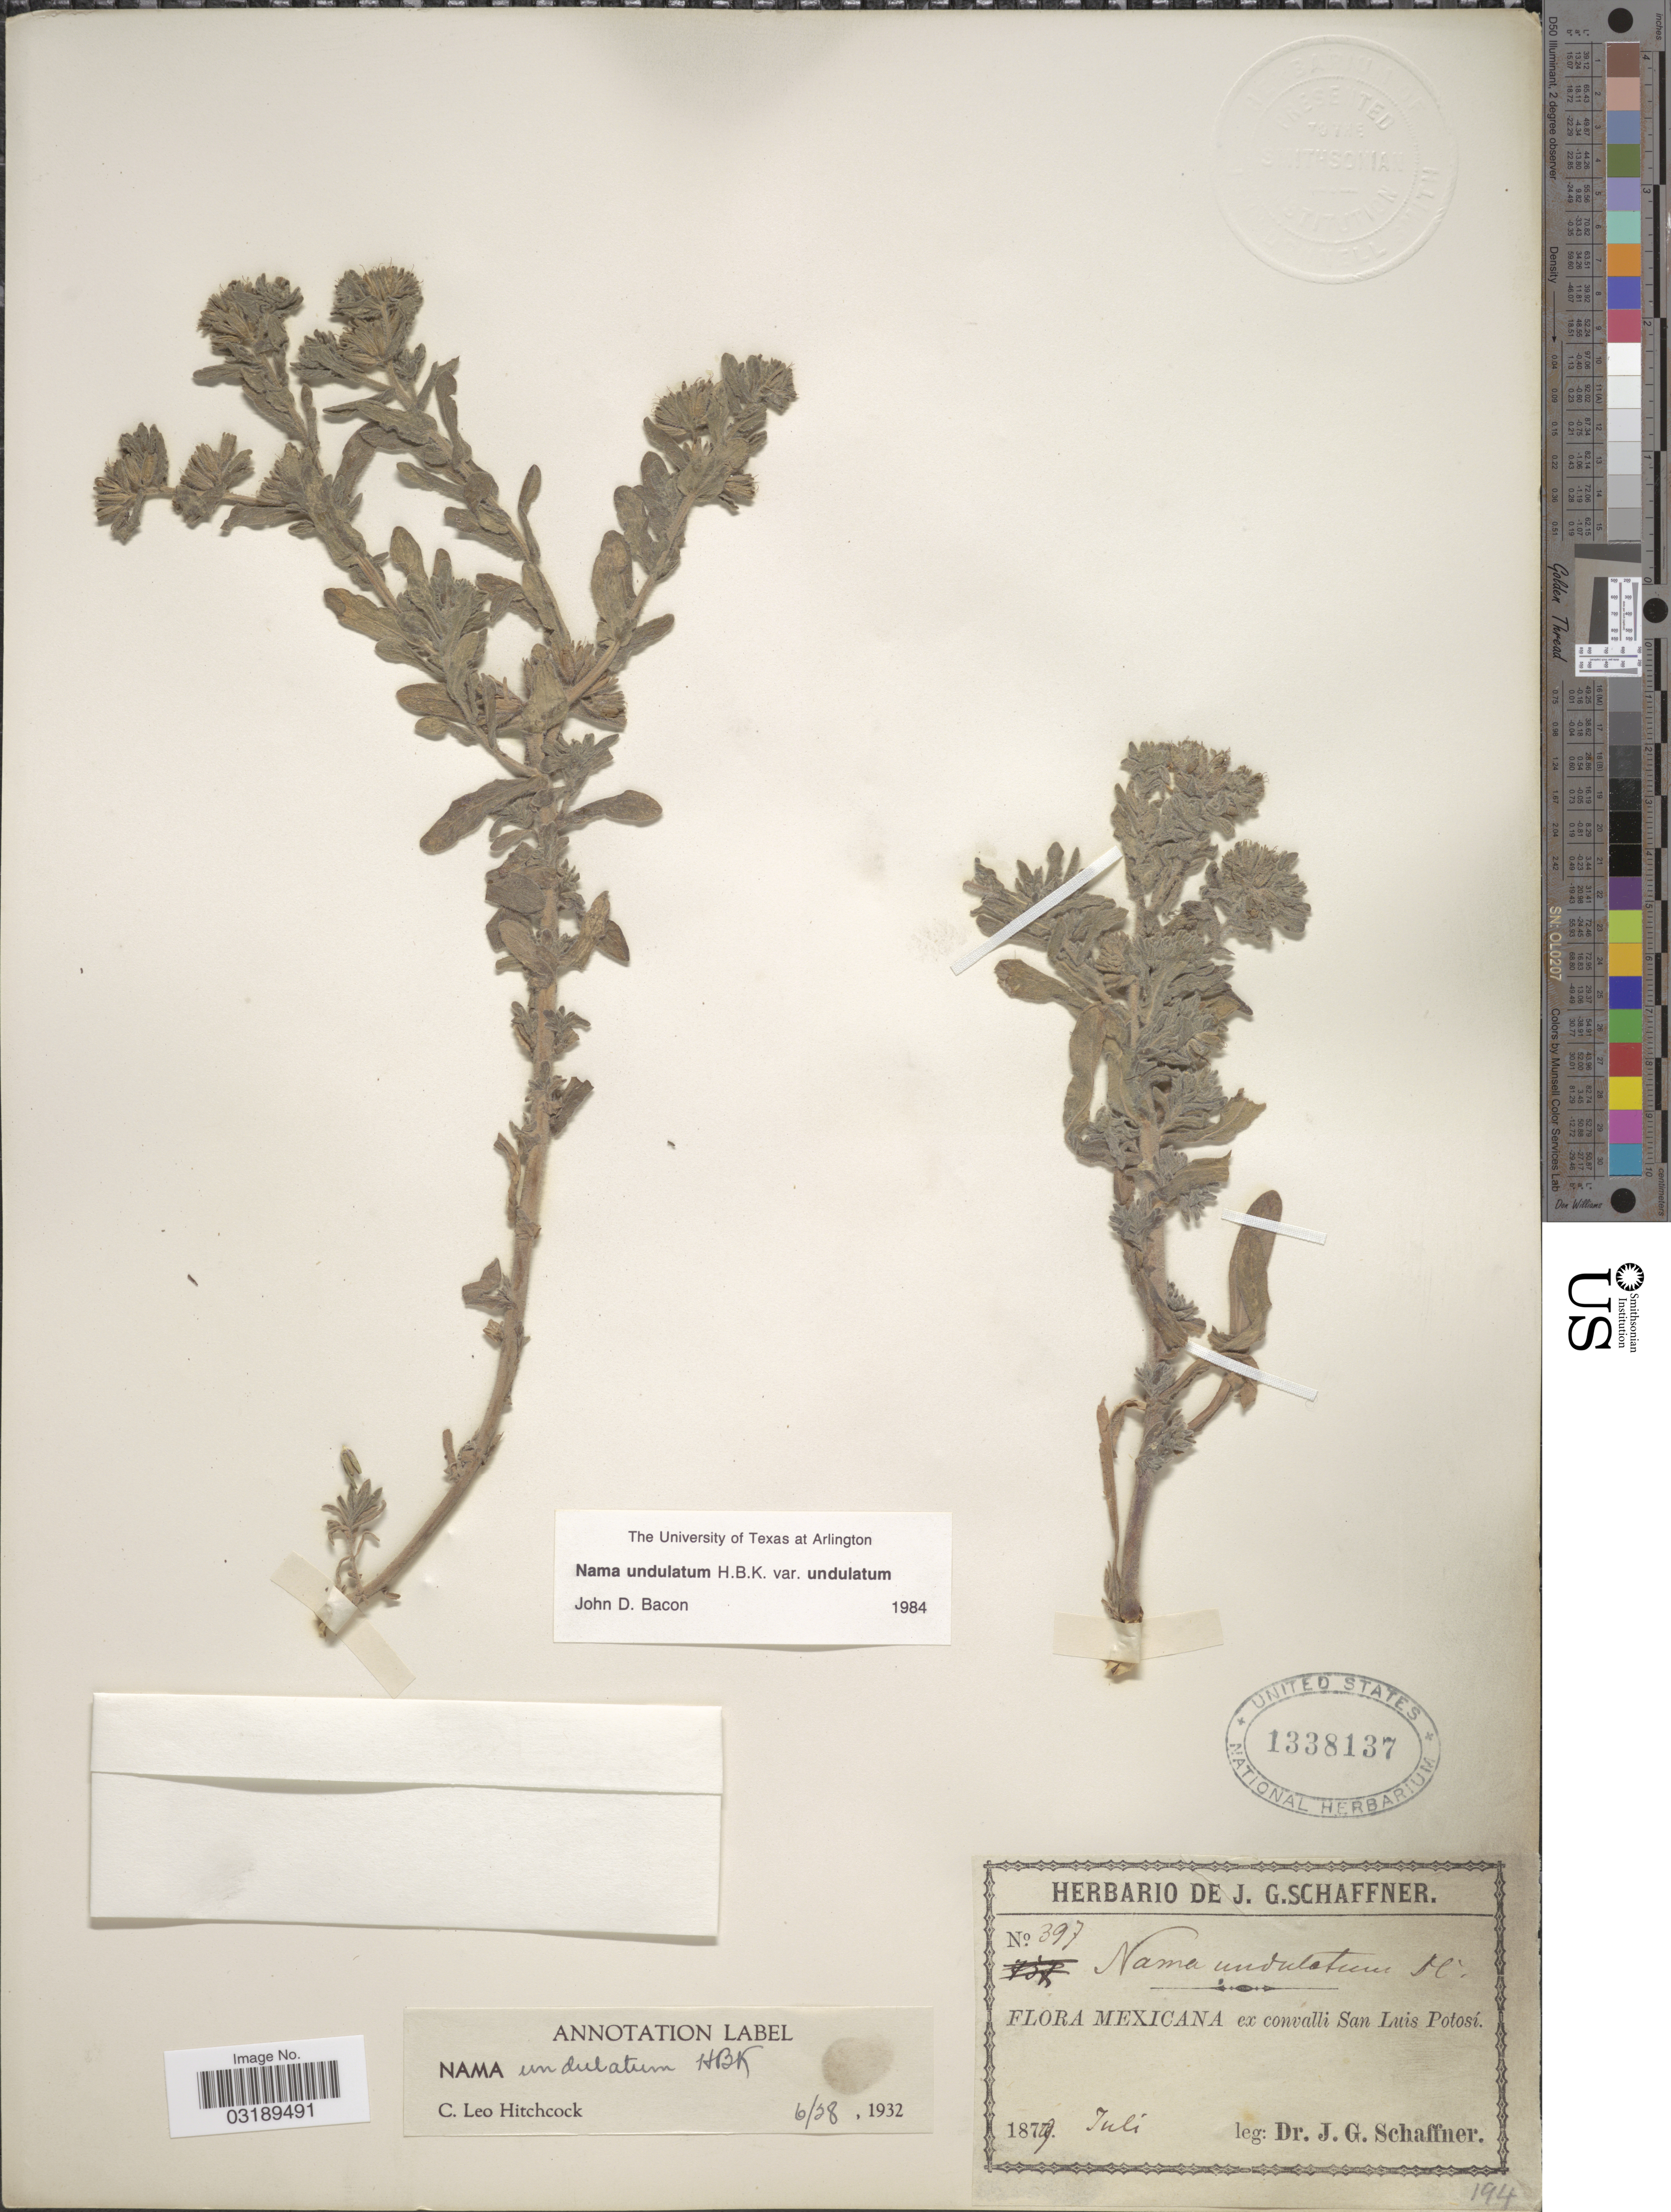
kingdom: Plantae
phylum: Tracheophyta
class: Magnoliopsida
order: Boraginales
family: Namaceae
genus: Nama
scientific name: Nama undulatum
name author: Kunth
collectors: J. G. Schaffner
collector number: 397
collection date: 1879-07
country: Mexico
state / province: San Luis Potosí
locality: Ex convalli San Luis Potosí.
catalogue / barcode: US 1338137